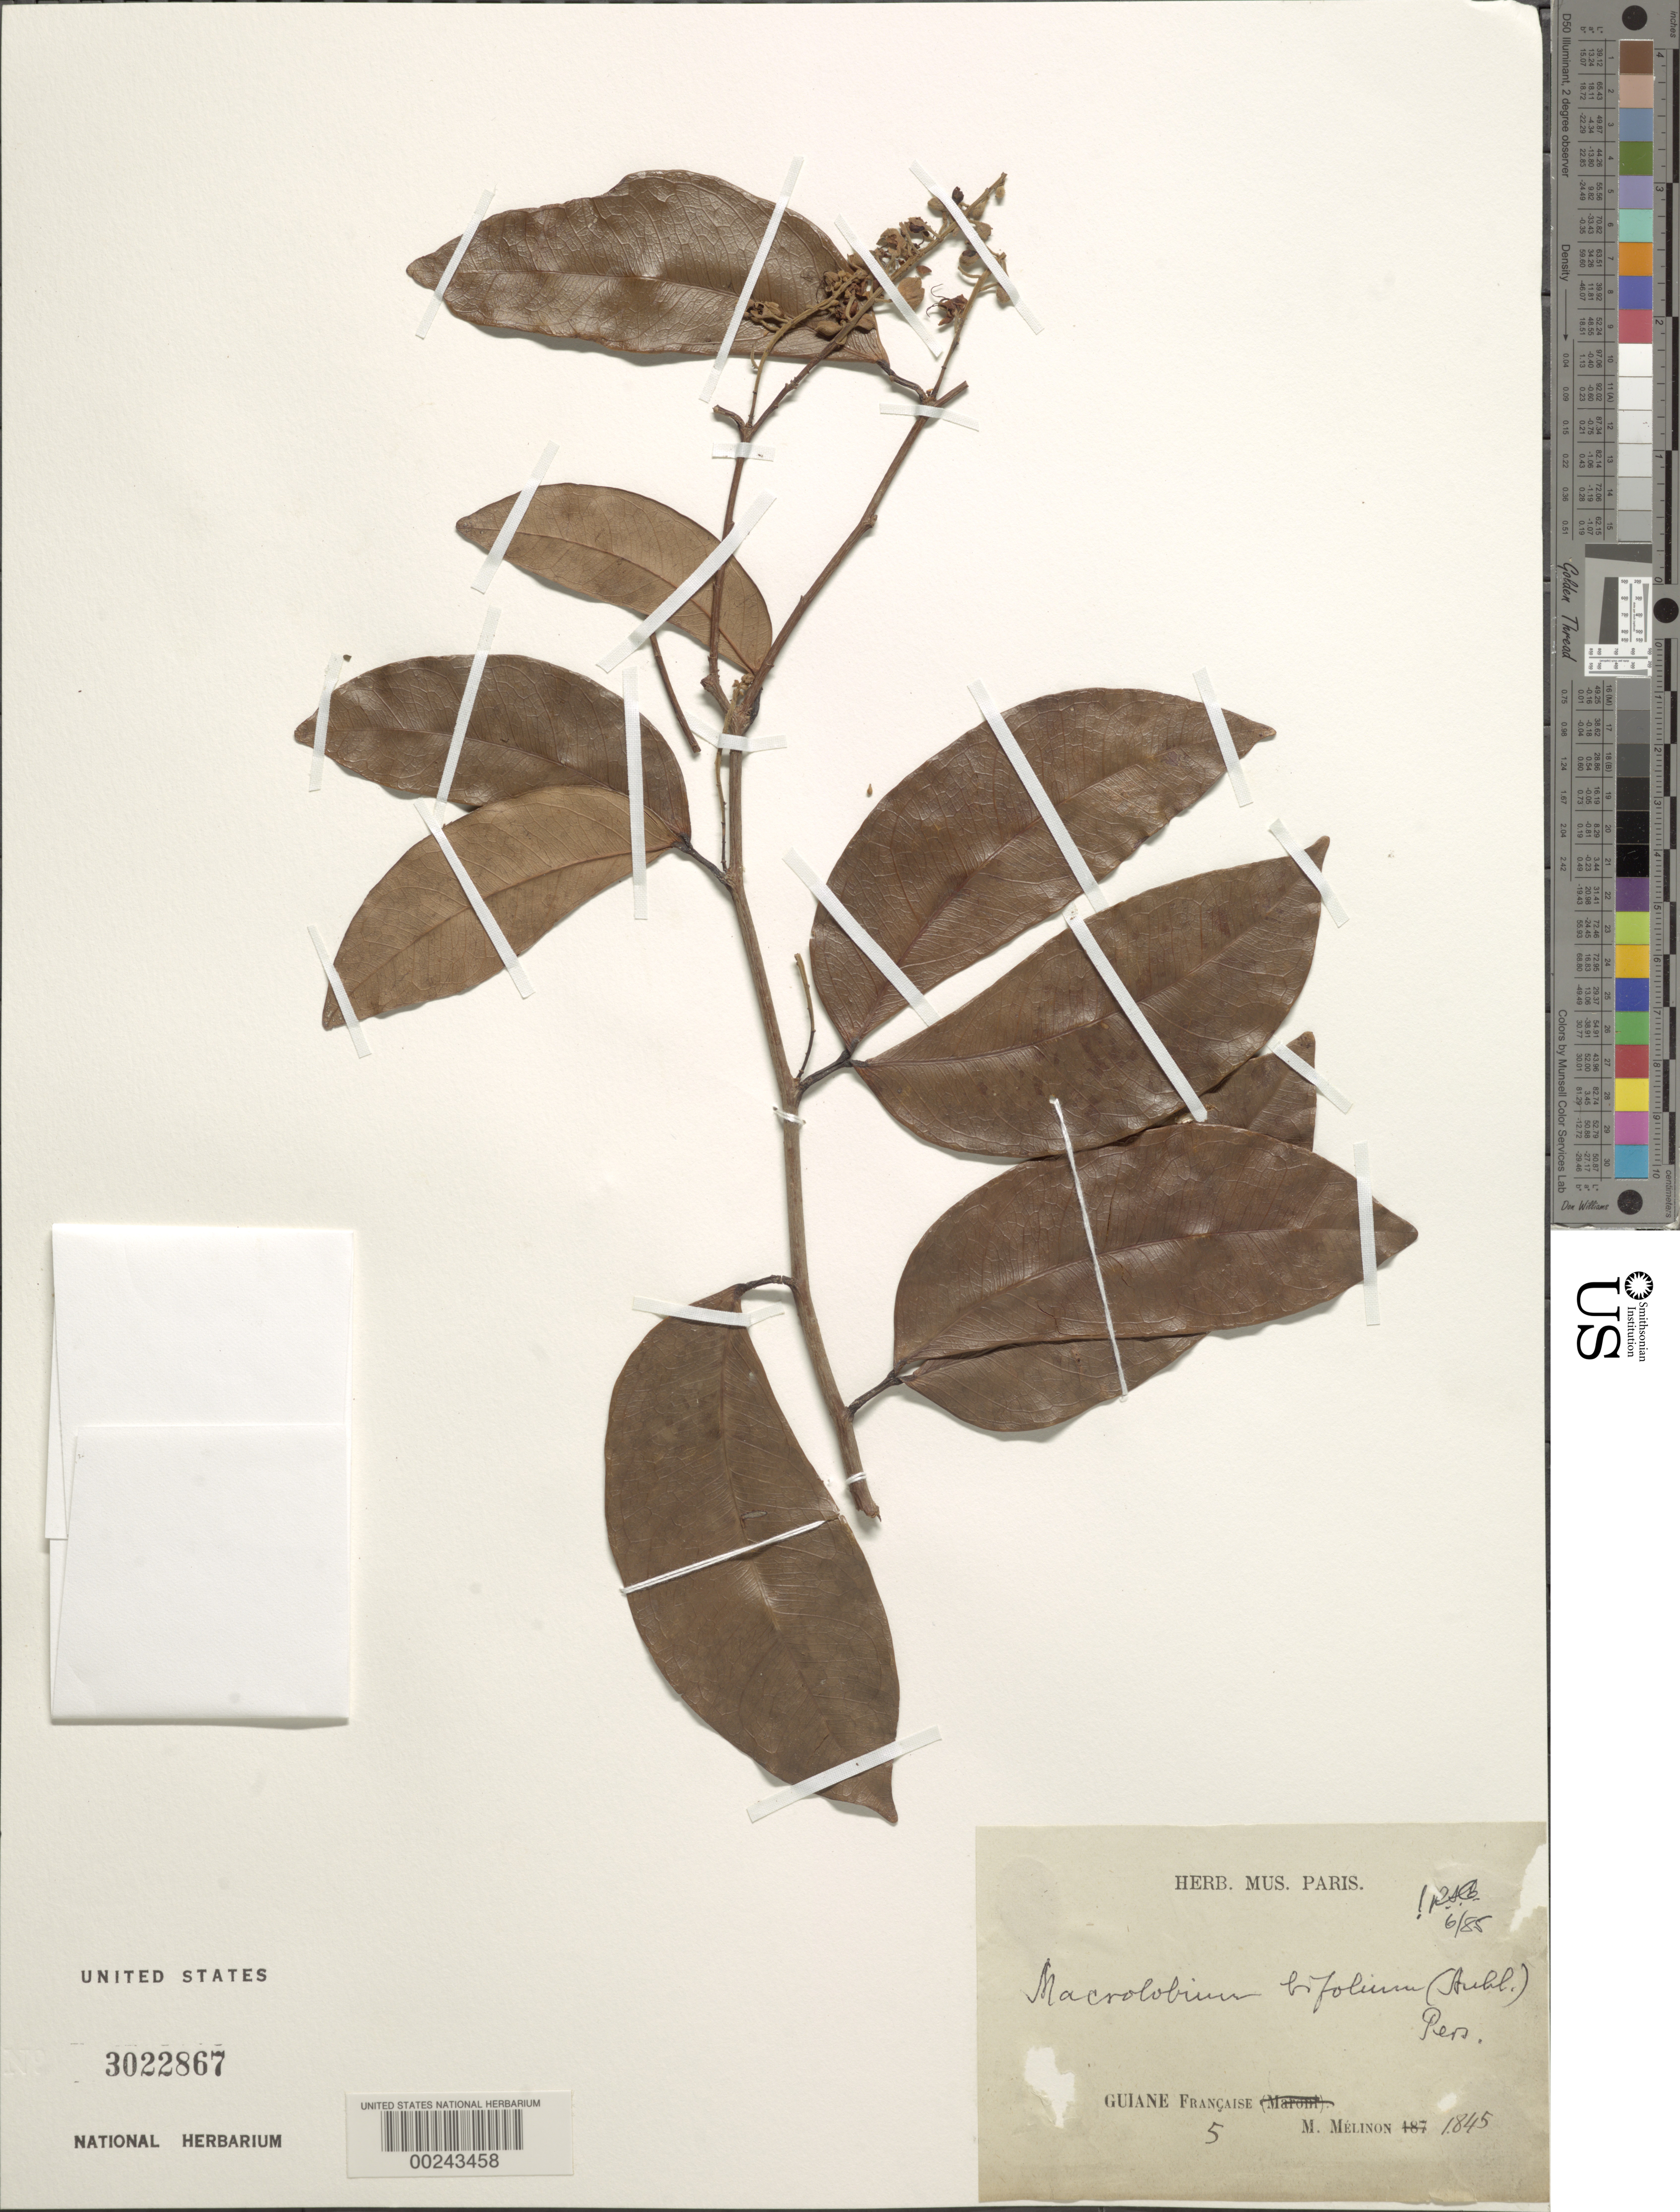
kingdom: Plantae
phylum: Tracheophyta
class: Magnoliopsida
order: Fabales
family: Fabaceae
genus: Macrolobium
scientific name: Macrolobium bifolium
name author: (Aubl.) Pers.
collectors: M. Melinon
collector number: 5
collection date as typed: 1845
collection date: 1845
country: French Guiana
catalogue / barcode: US 3022867